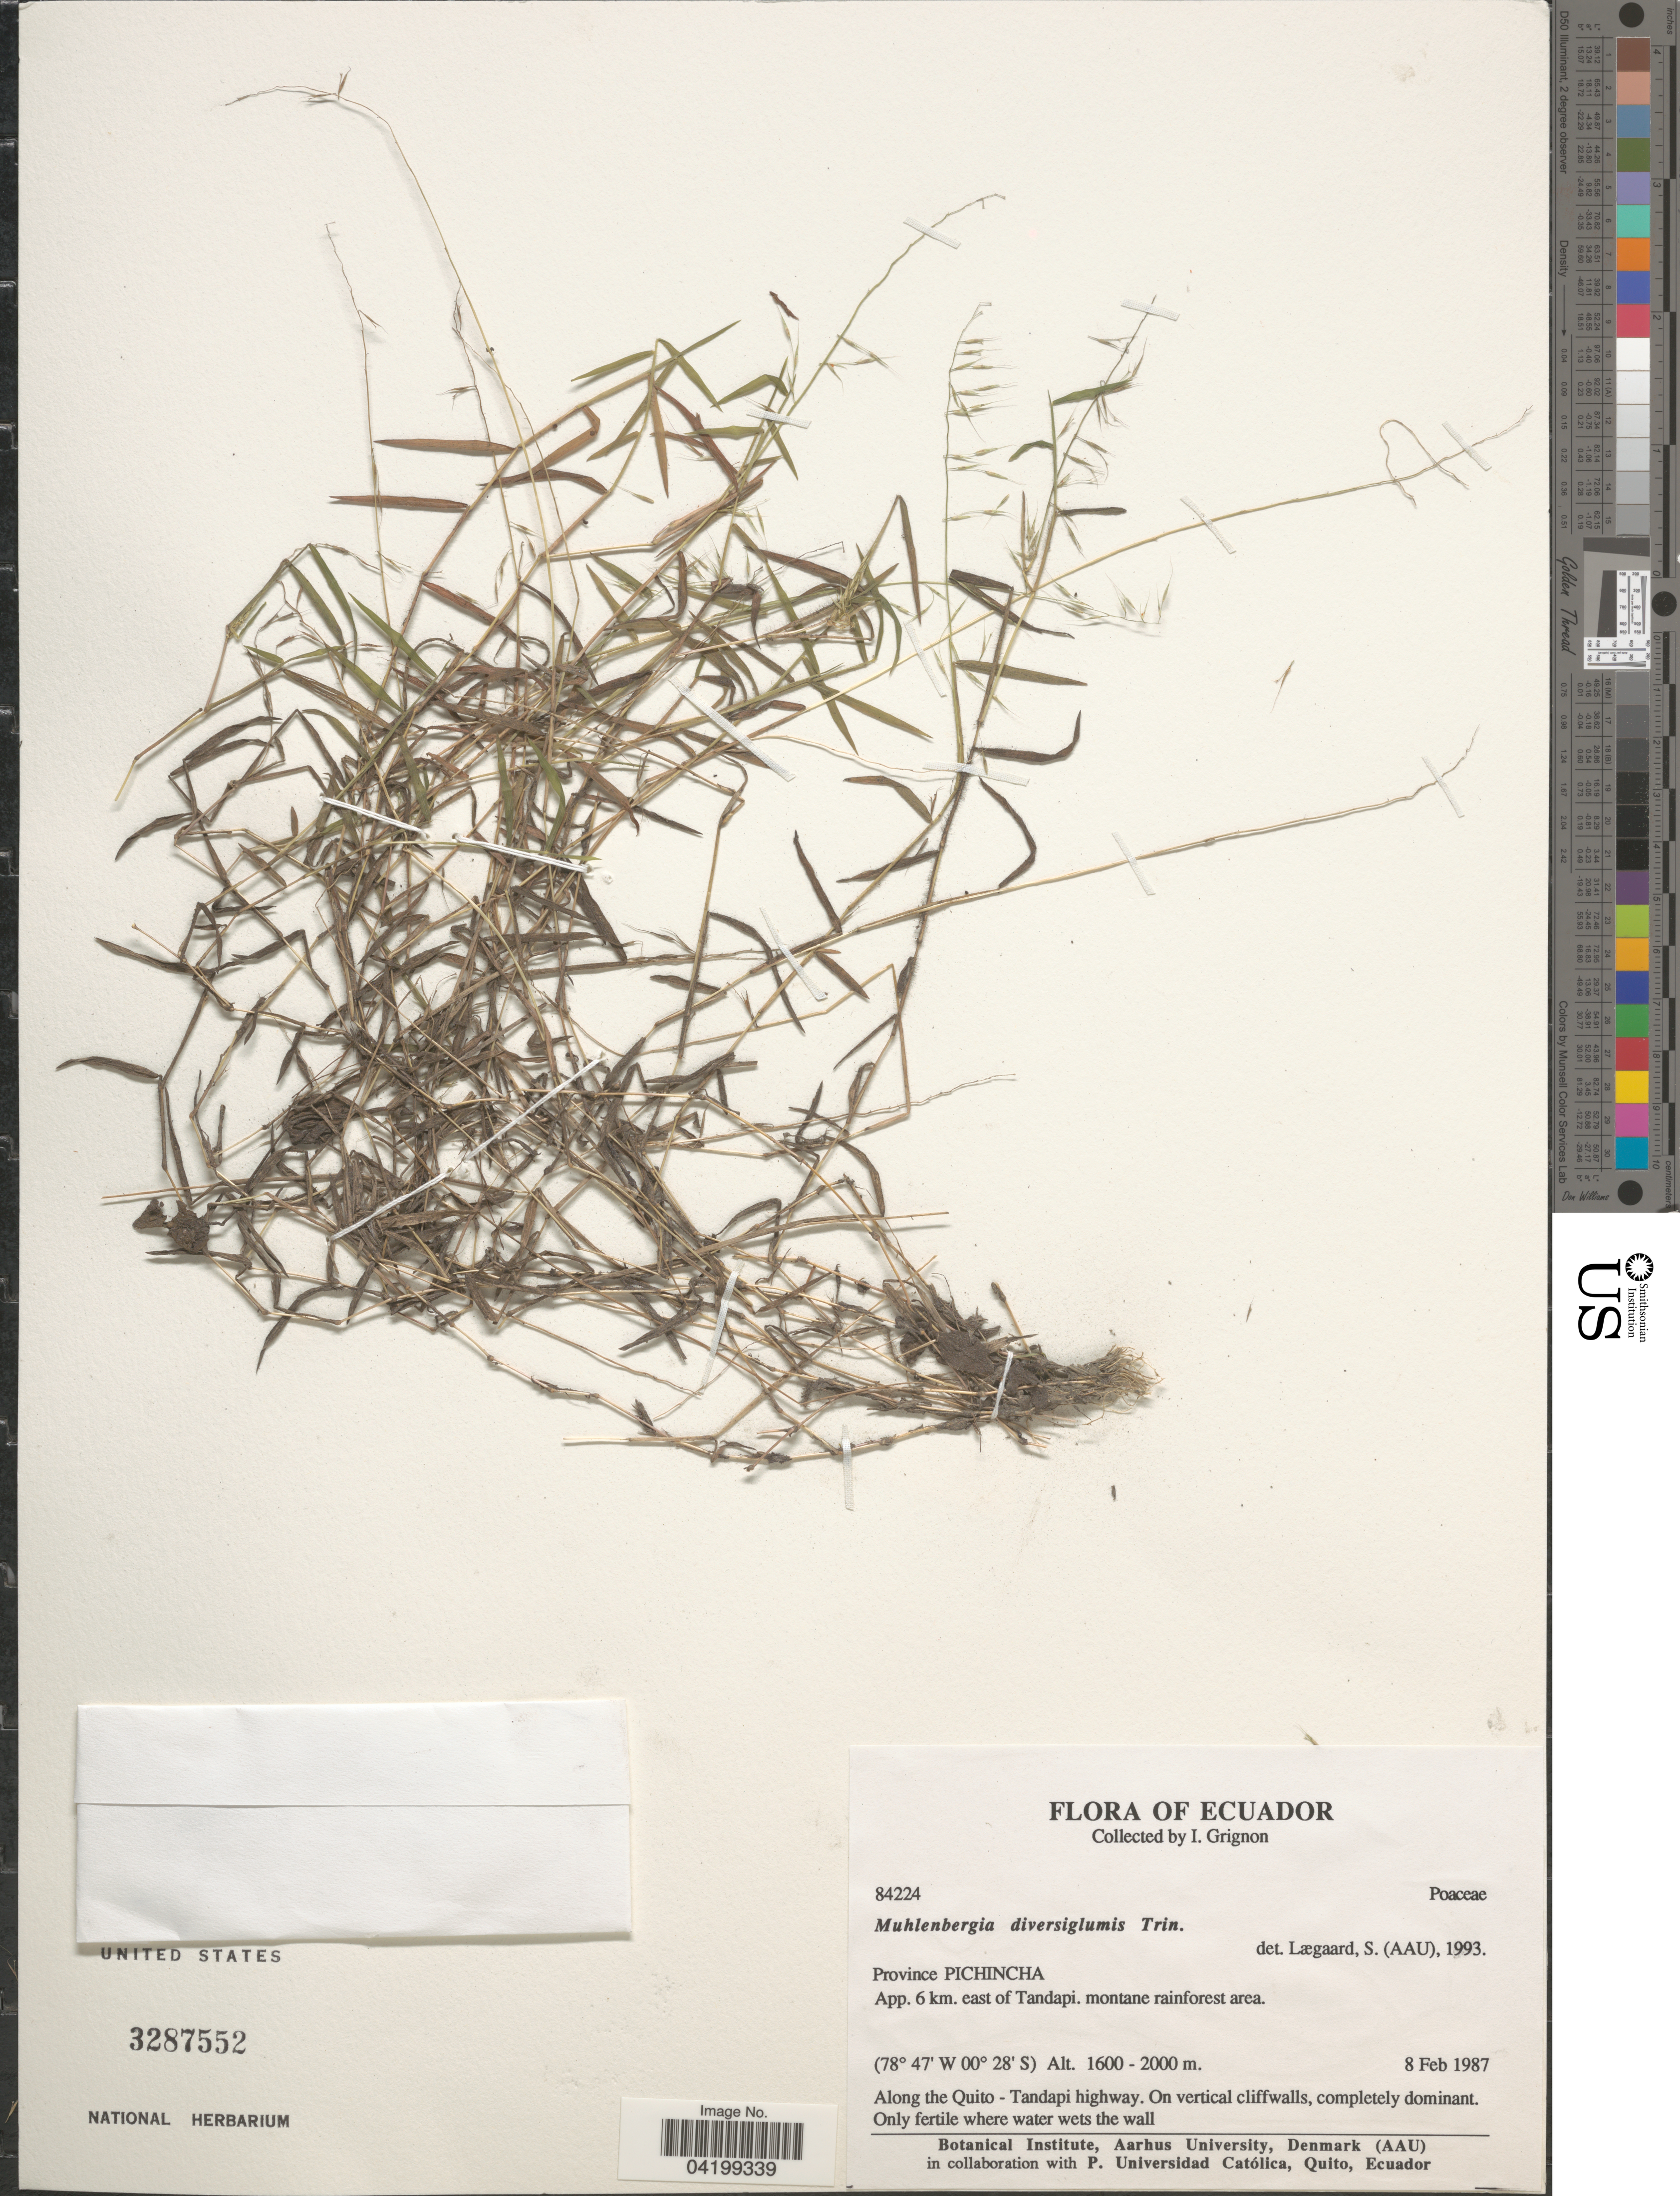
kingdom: Plantae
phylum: Tracheophyta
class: Liliopsida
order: Poales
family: Poaceae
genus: Muhlenbergia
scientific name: Muhlenbergia diversiglumis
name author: Trin.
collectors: I. Grignon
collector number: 84224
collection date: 1987-02-08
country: Ecuador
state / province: Pichincha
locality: App. 6 km. east of Tandapi. montane rainforest area. Along the Quito - Tandapi highway.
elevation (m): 1600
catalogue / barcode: US 3287552